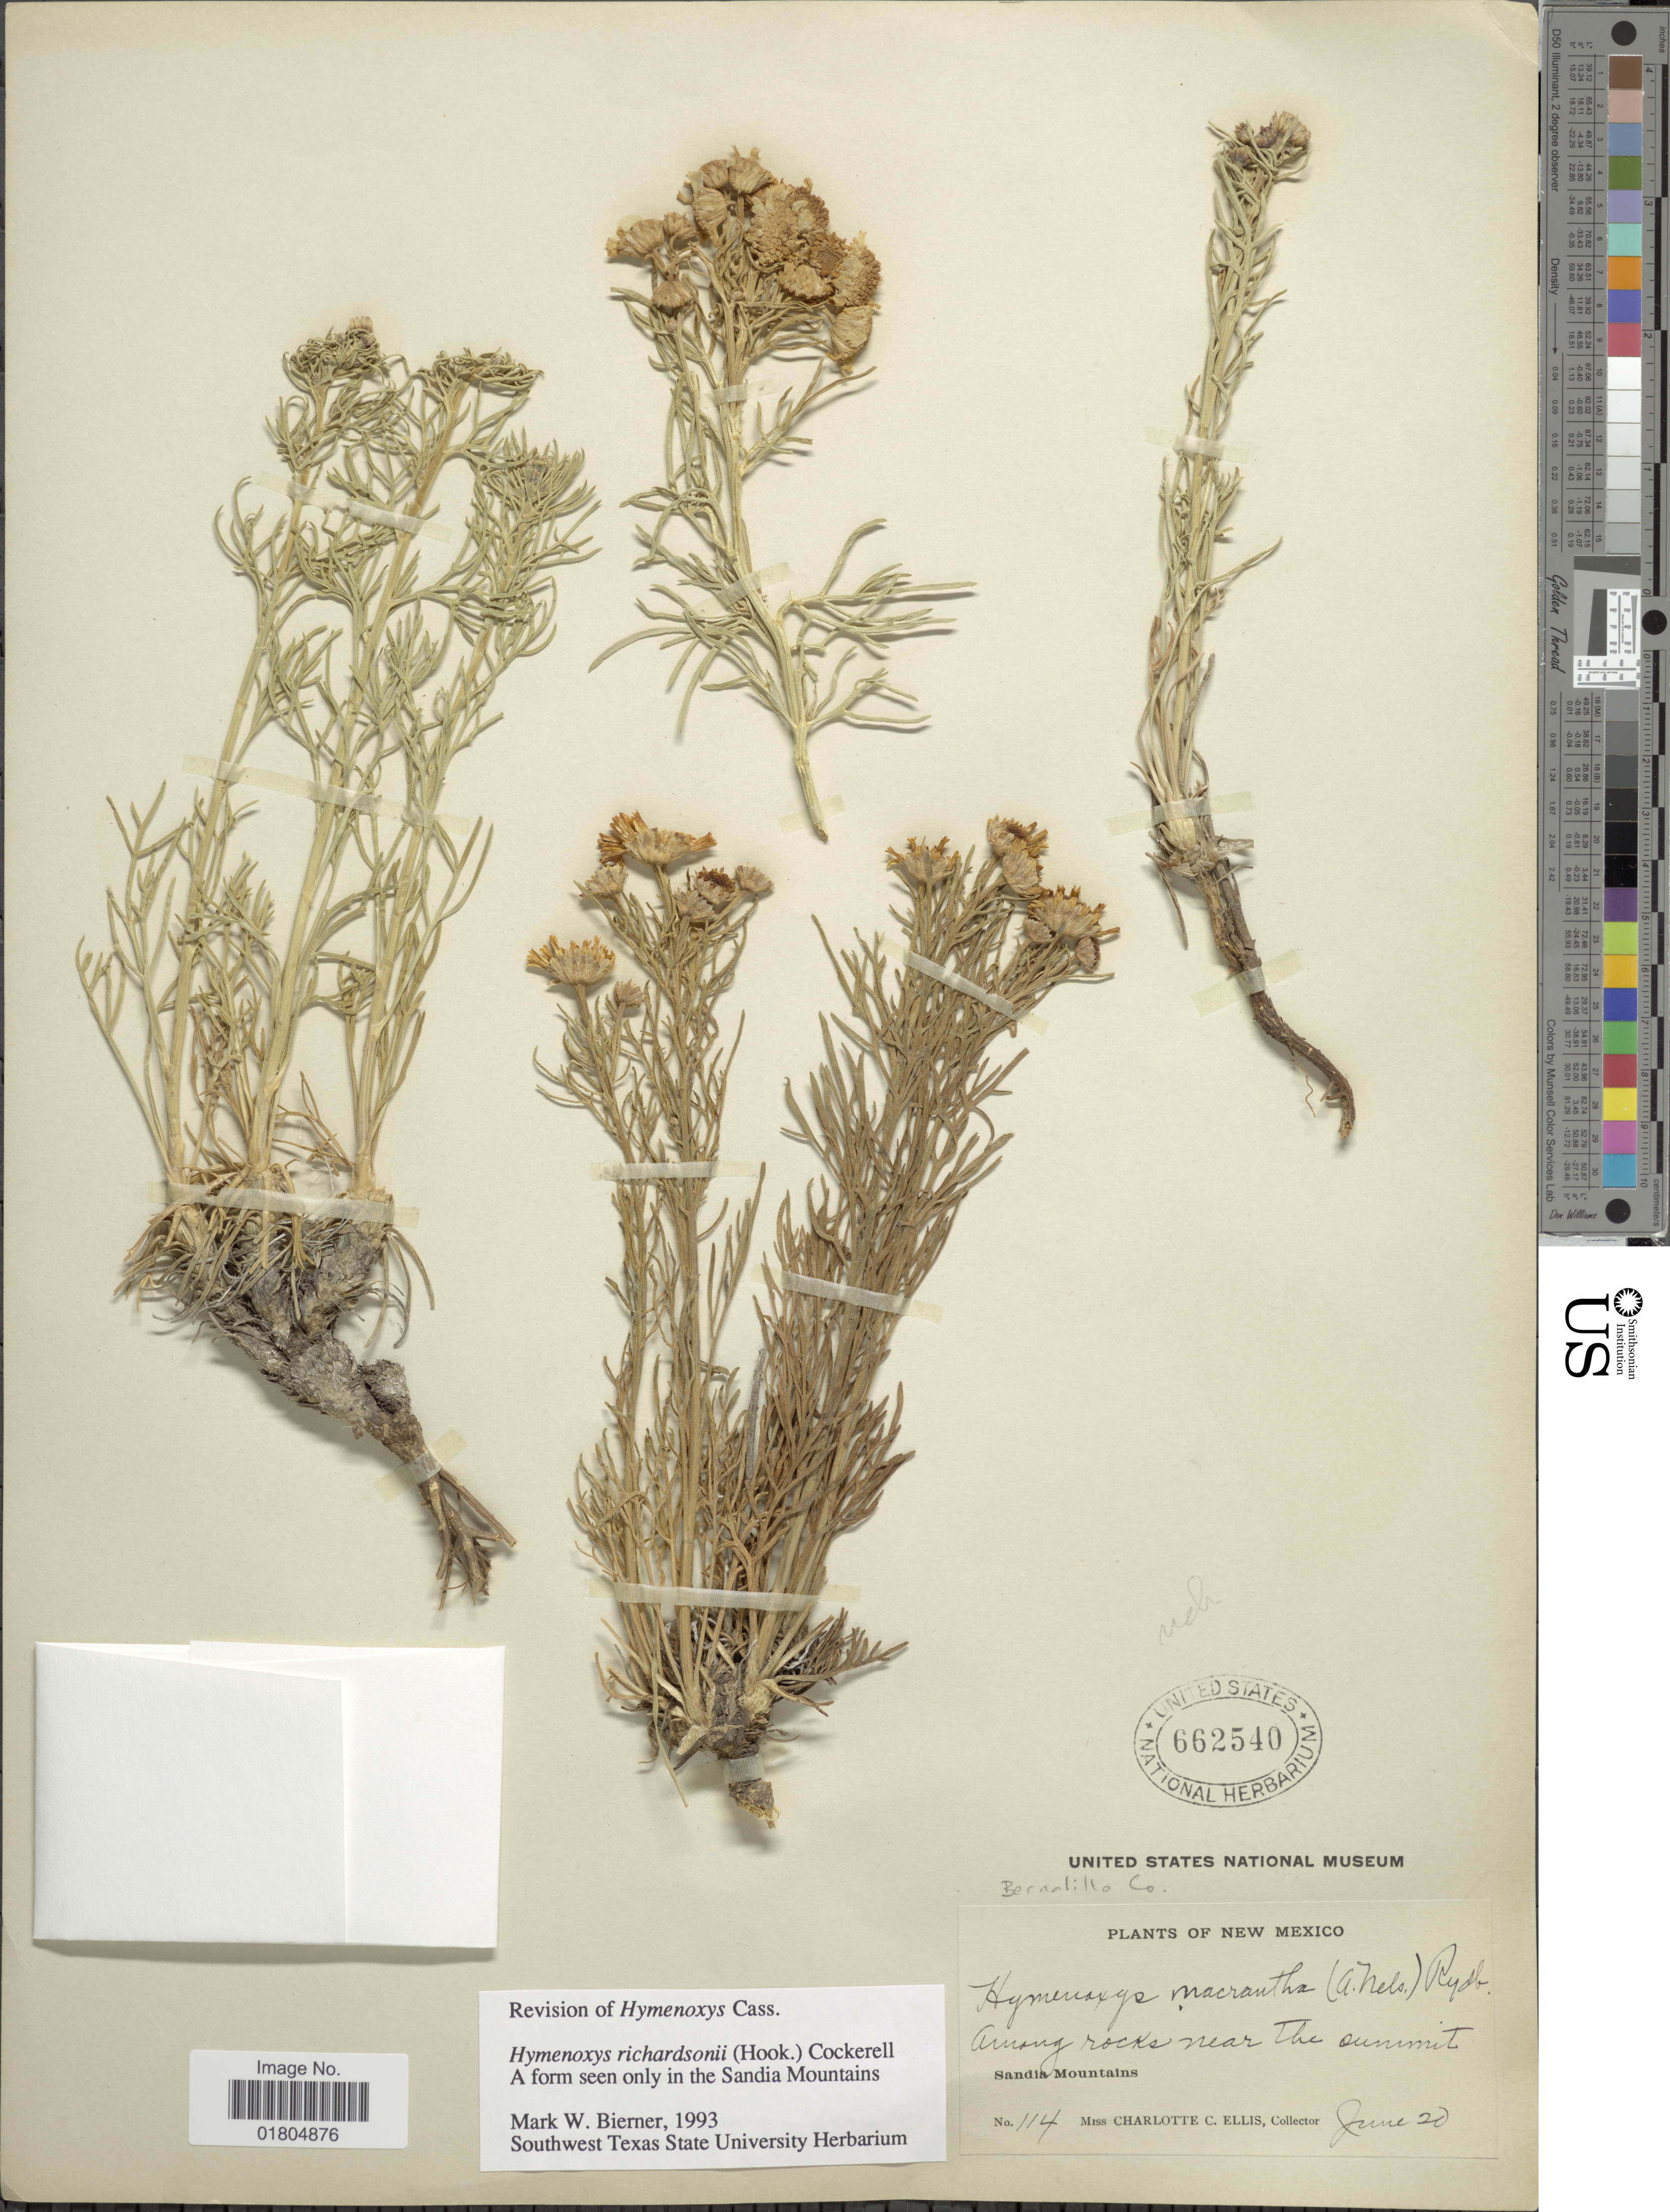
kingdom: Plantae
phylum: Tracheophyta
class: Magnoliopsida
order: Asterales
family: Asteraceae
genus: Hymenoxys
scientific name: Hymenoxys richardsonii var. richardsonii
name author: (Hook.) Cockerell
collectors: C. C. Ellis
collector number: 114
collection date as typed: Transcribed d/m/y: /6/20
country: United States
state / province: New Mexico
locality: Bernalillo Co. near the summit Sandia Mountains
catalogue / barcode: US 662540